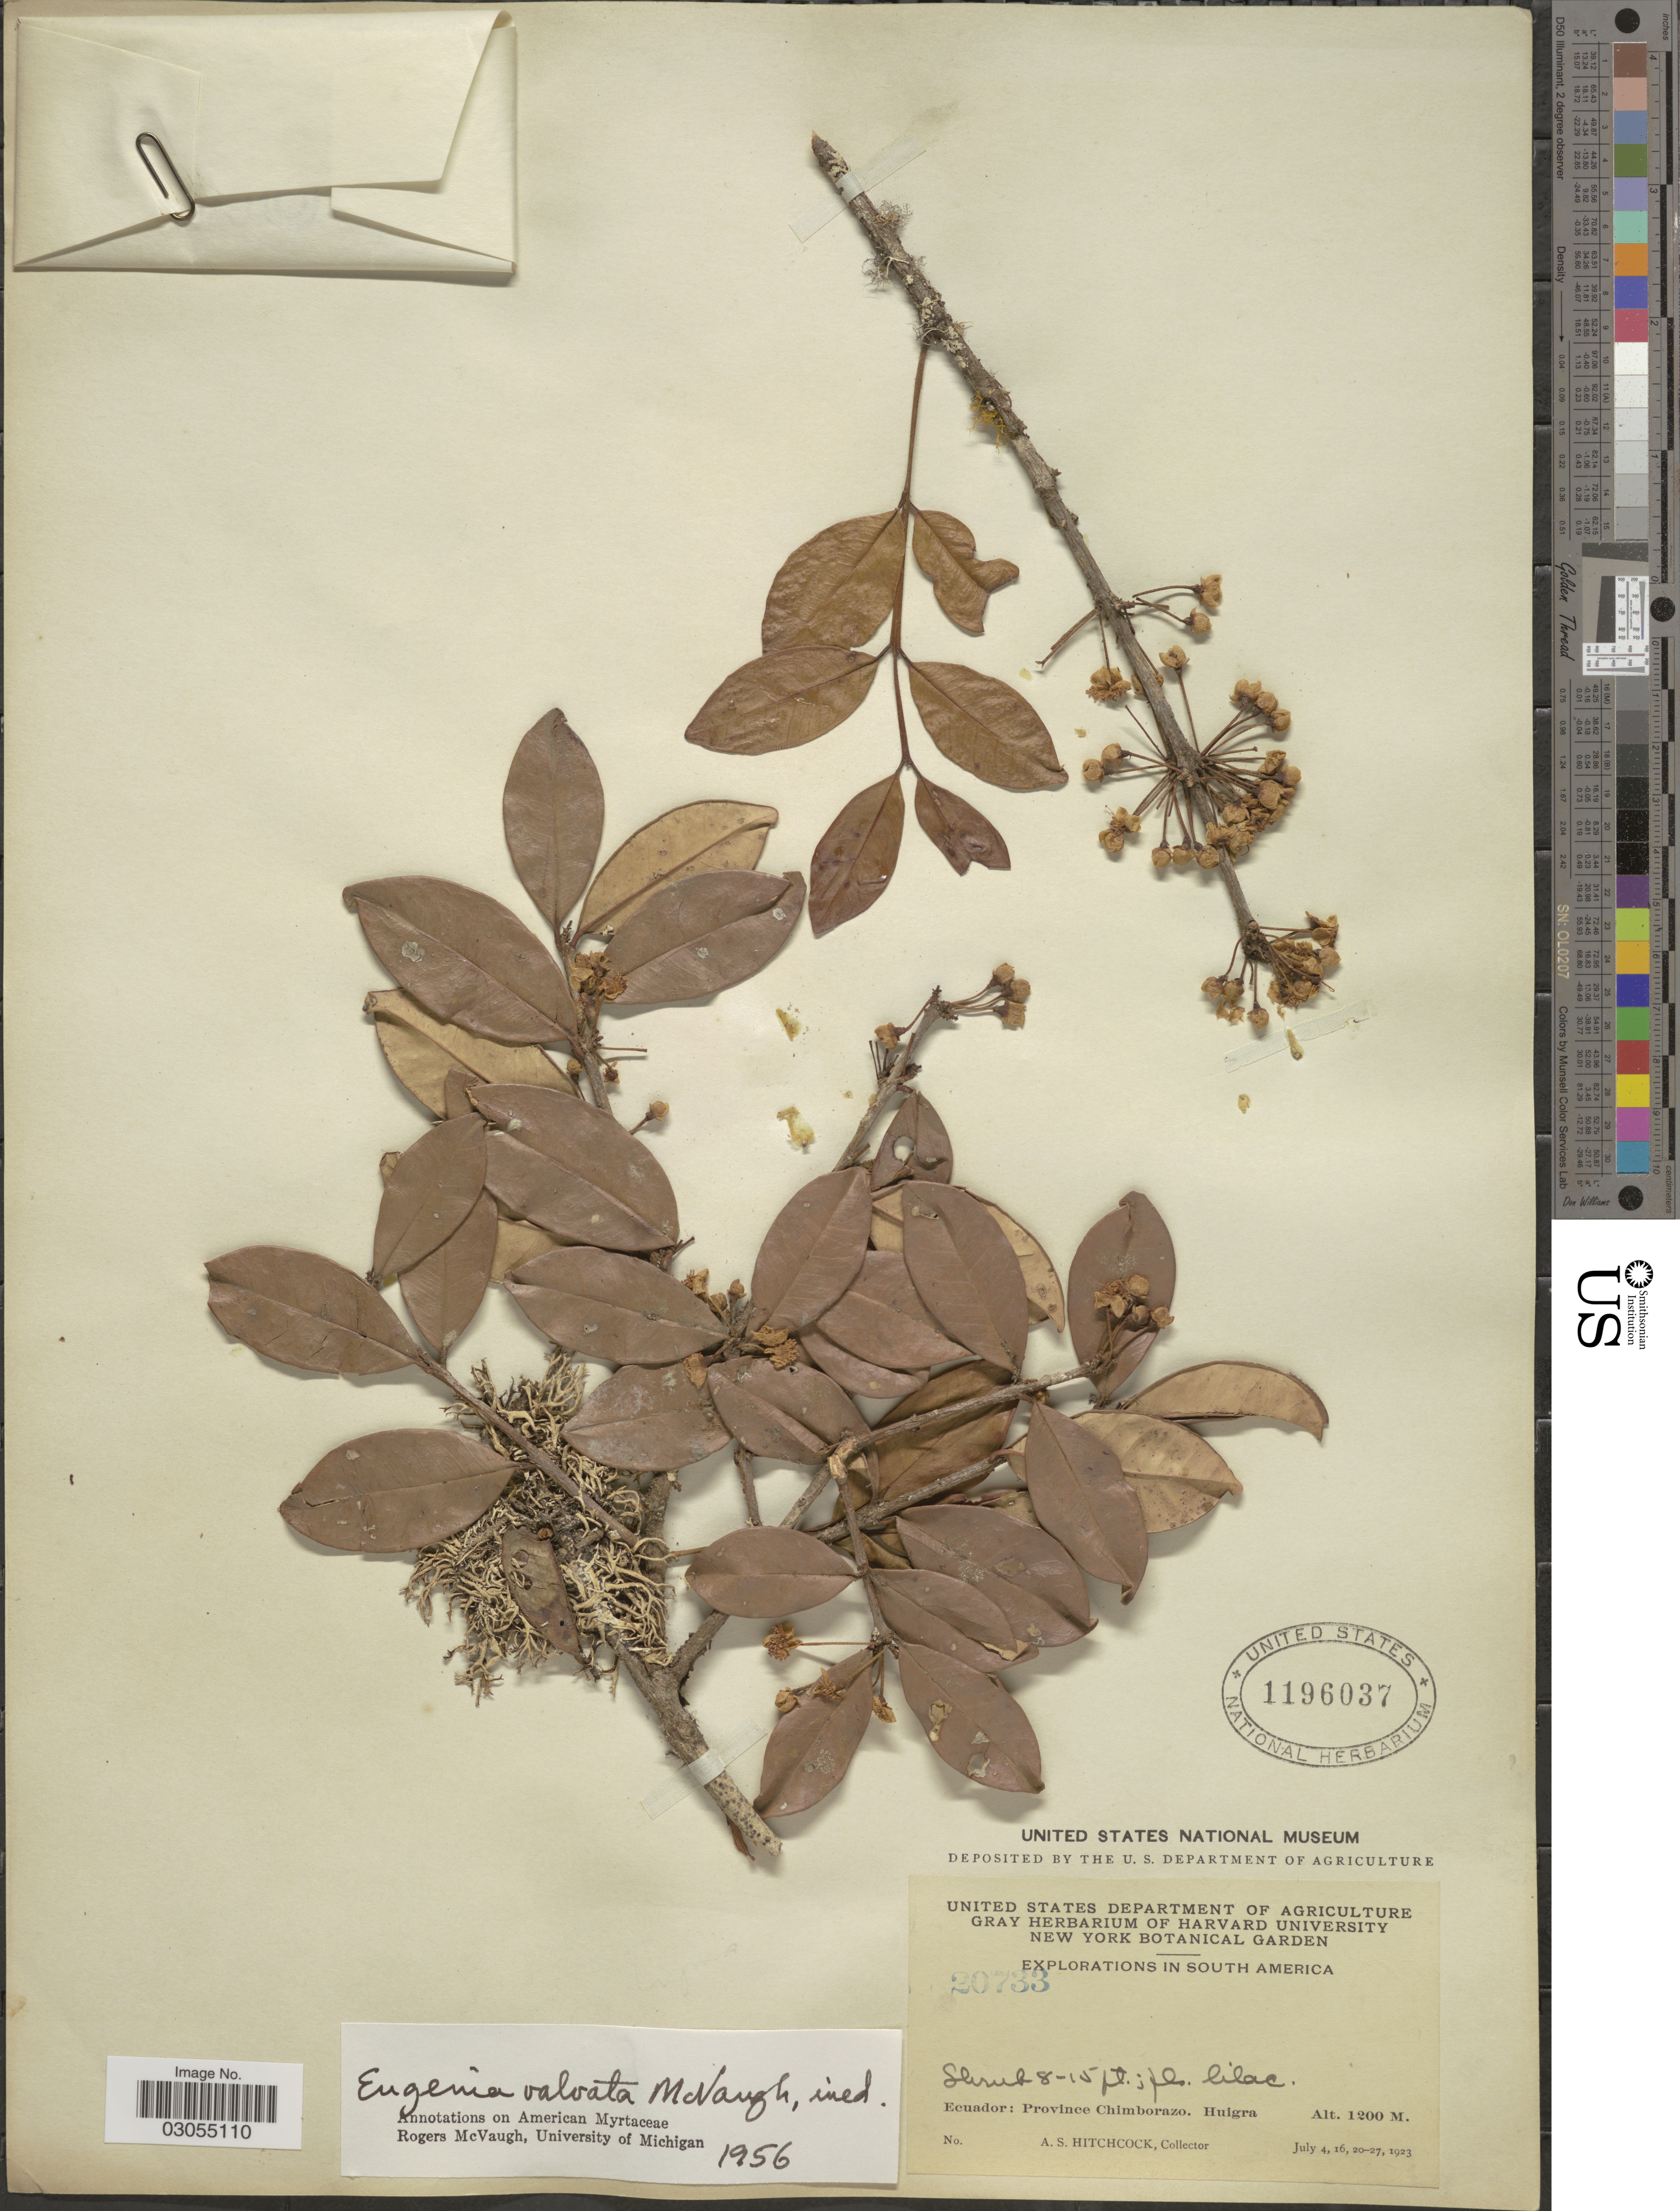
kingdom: Plantae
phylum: Tracheophyta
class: Magnoliopsida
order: Myrtales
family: Myrtaceae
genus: Eugenia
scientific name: Eugenia valvata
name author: McVaugh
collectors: A. S. Hitchcock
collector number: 20733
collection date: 1923-07-04/1923-07-27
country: Ecuador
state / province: Chimborazo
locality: Huigra.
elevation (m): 1200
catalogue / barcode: US 1196037